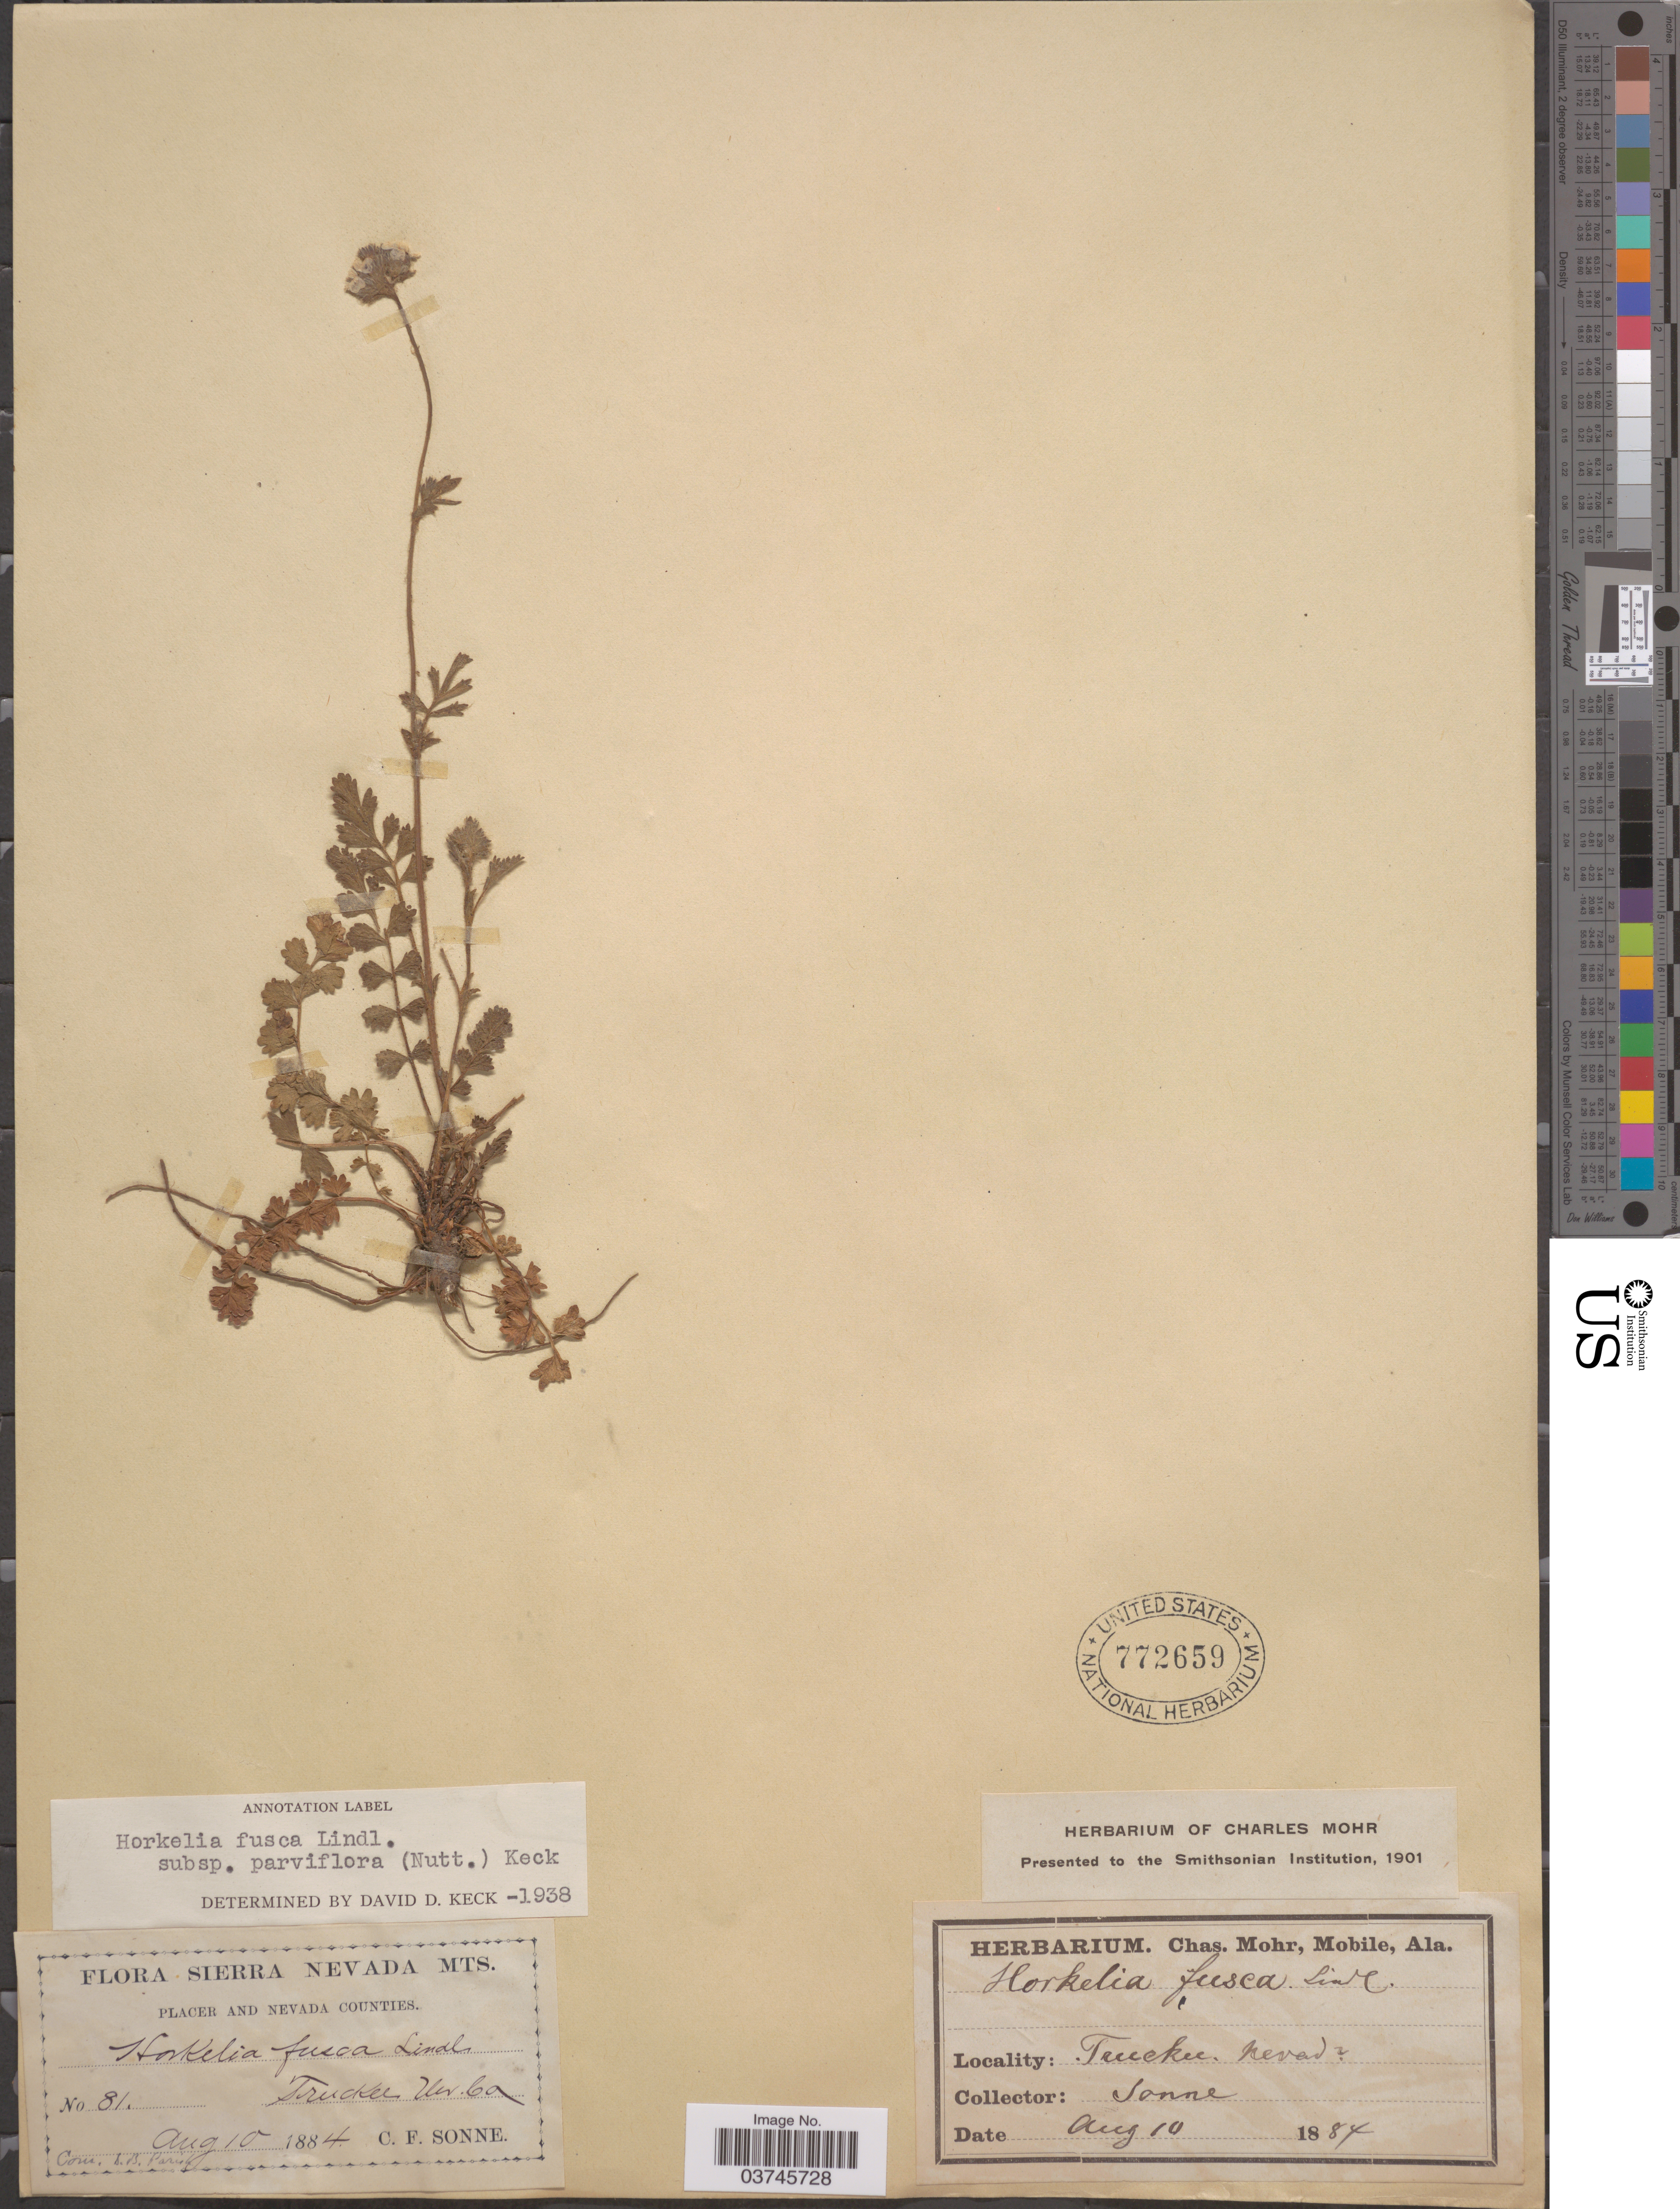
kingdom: Plantae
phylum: Tracheophyta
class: Magnoliopsida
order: Rosales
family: Rosaceae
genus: Potentilla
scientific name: Potentilla douglasii var. parviflora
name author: (Nutt. ex Hook. & Arn.) J.T. Howell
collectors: C. Sonne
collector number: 81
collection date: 1884-08-10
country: United States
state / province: Nevada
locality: Truckee. Sierra Nevada Mts. Placer and Nevada Counties.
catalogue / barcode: US 772659